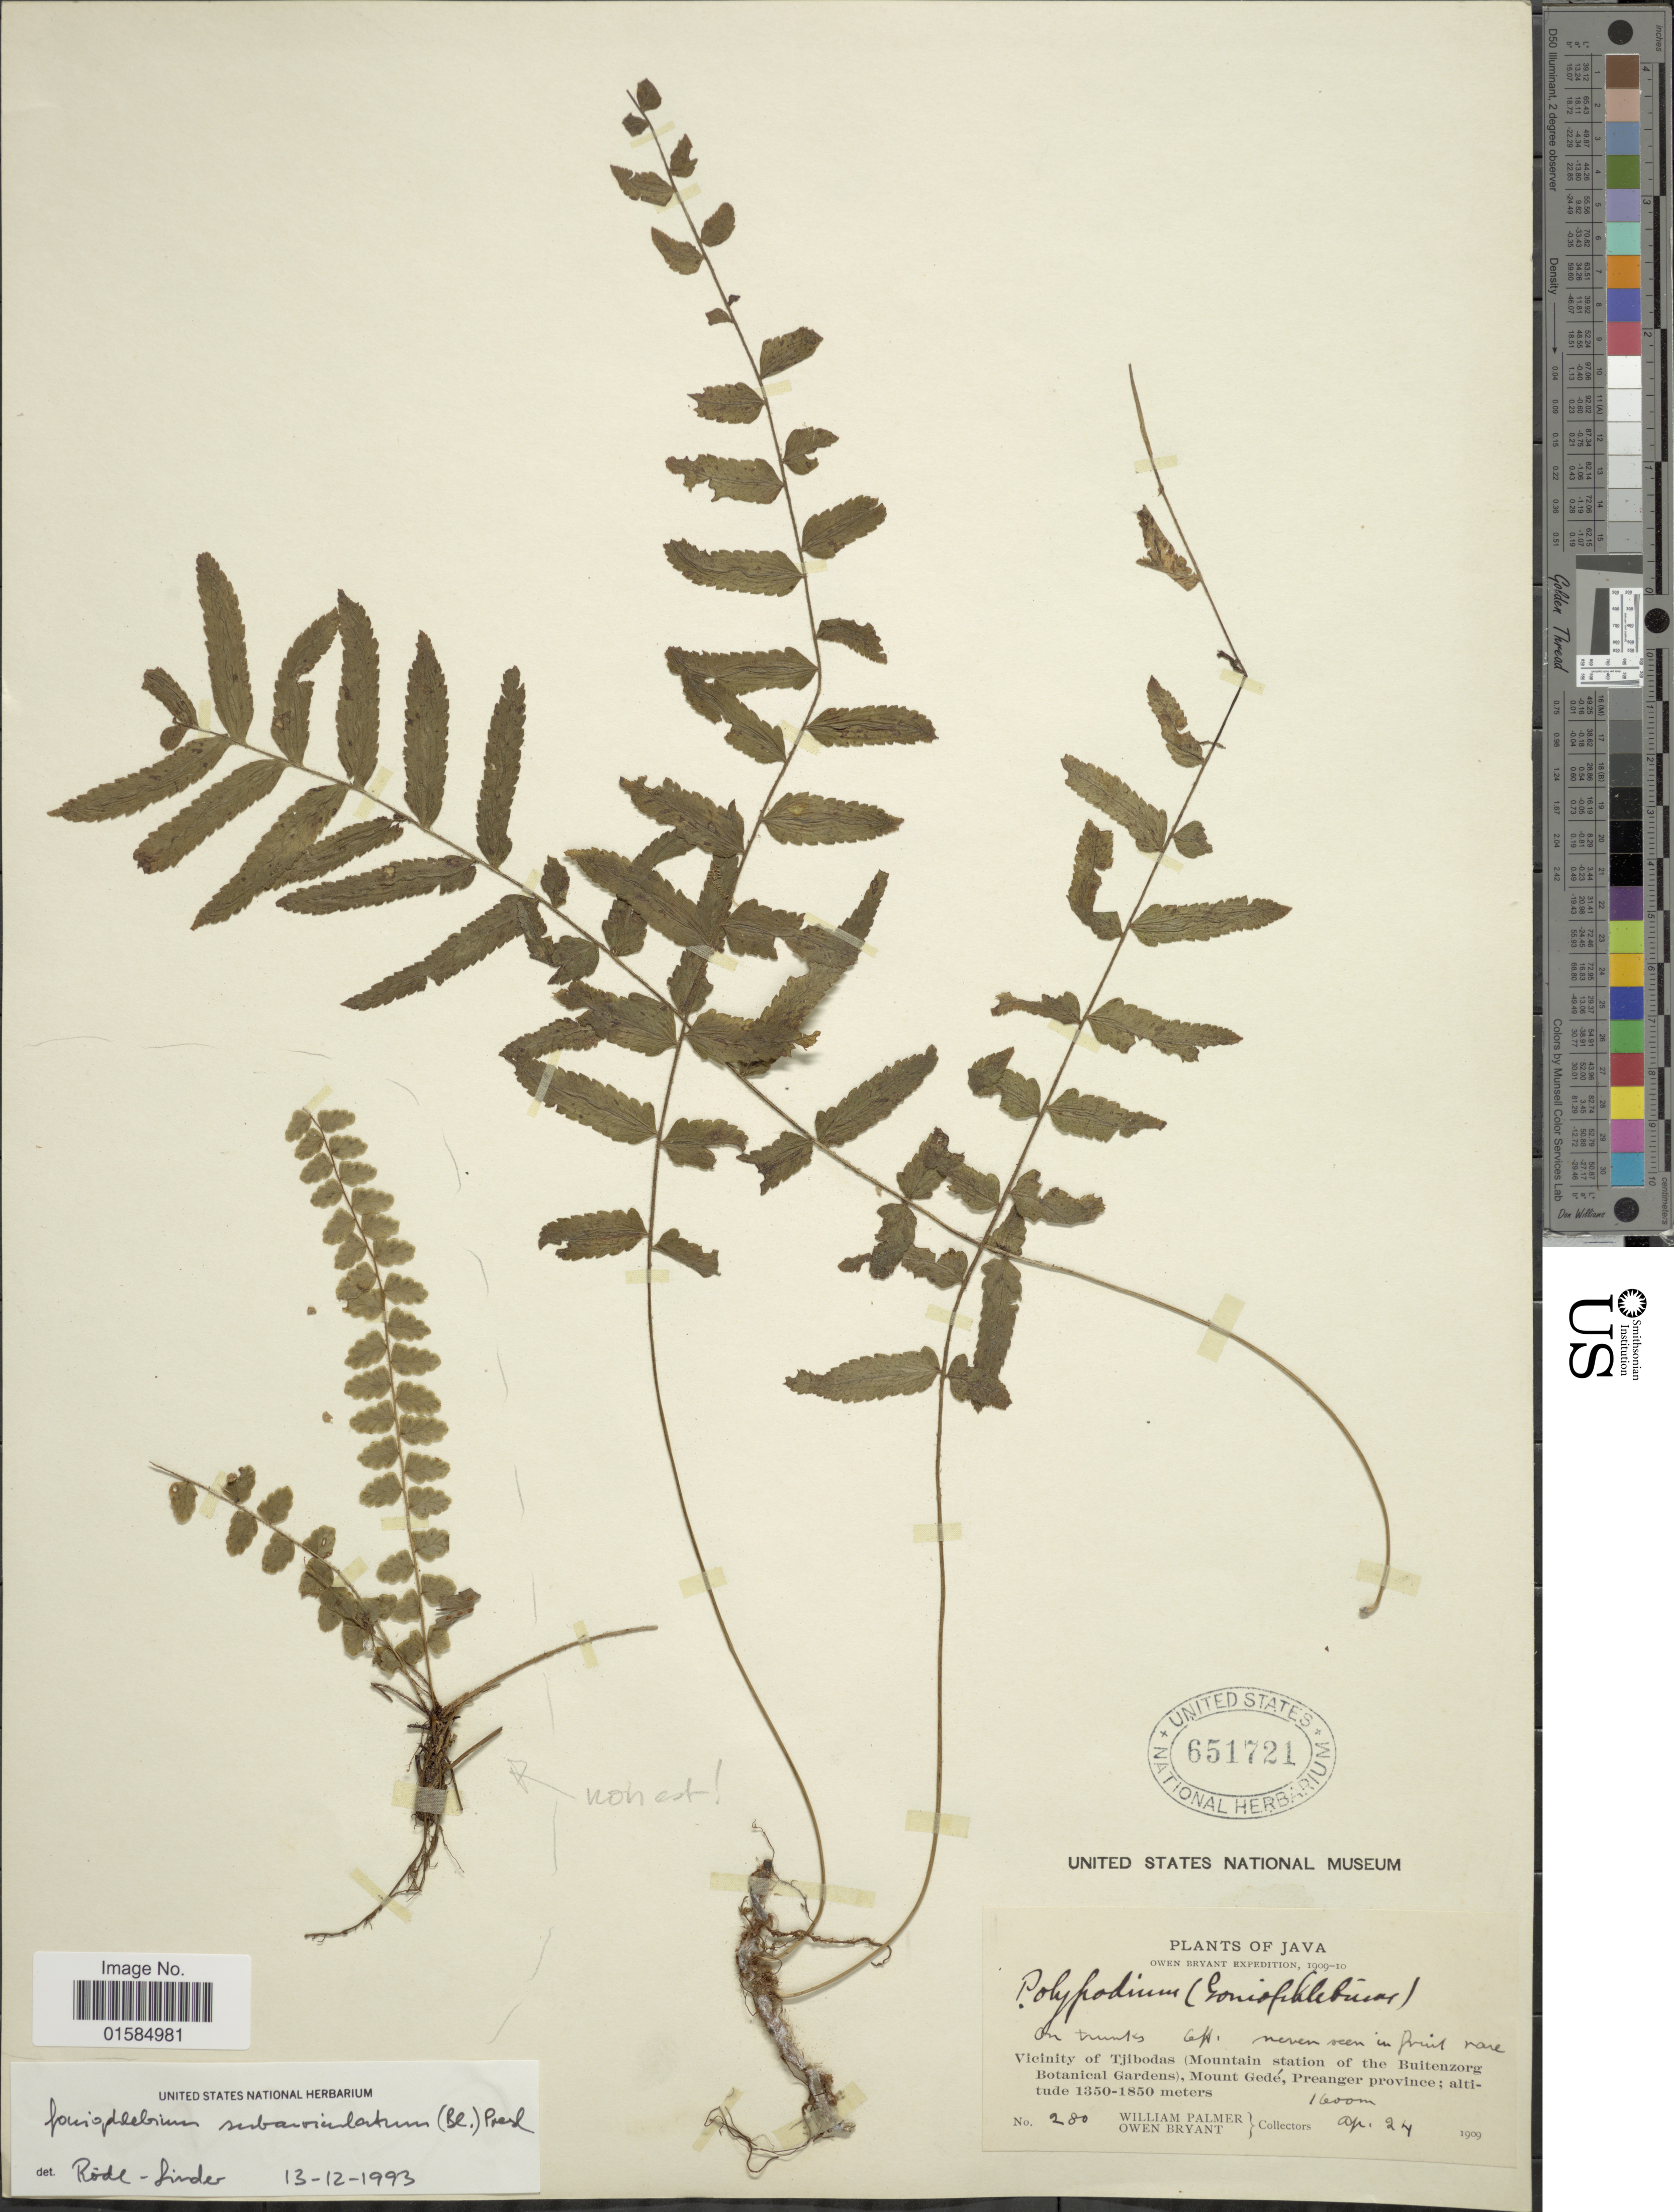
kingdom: Plantae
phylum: Tracheophyta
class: Polypodiopsida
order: Polypodiales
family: Polypodiaceae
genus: Goniophlebium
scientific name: Goniophlebium subauriculatum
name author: (Blume) C. Presl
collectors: W. Palmer & O. Bryant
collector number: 280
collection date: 1909-04-24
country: Indonesia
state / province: Java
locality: Vicinity of Tjibodas (Mountain station of the Buitenzorg Botanical Gardens), Mount Gede, Preanger province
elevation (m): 1600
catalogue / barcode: US 651721